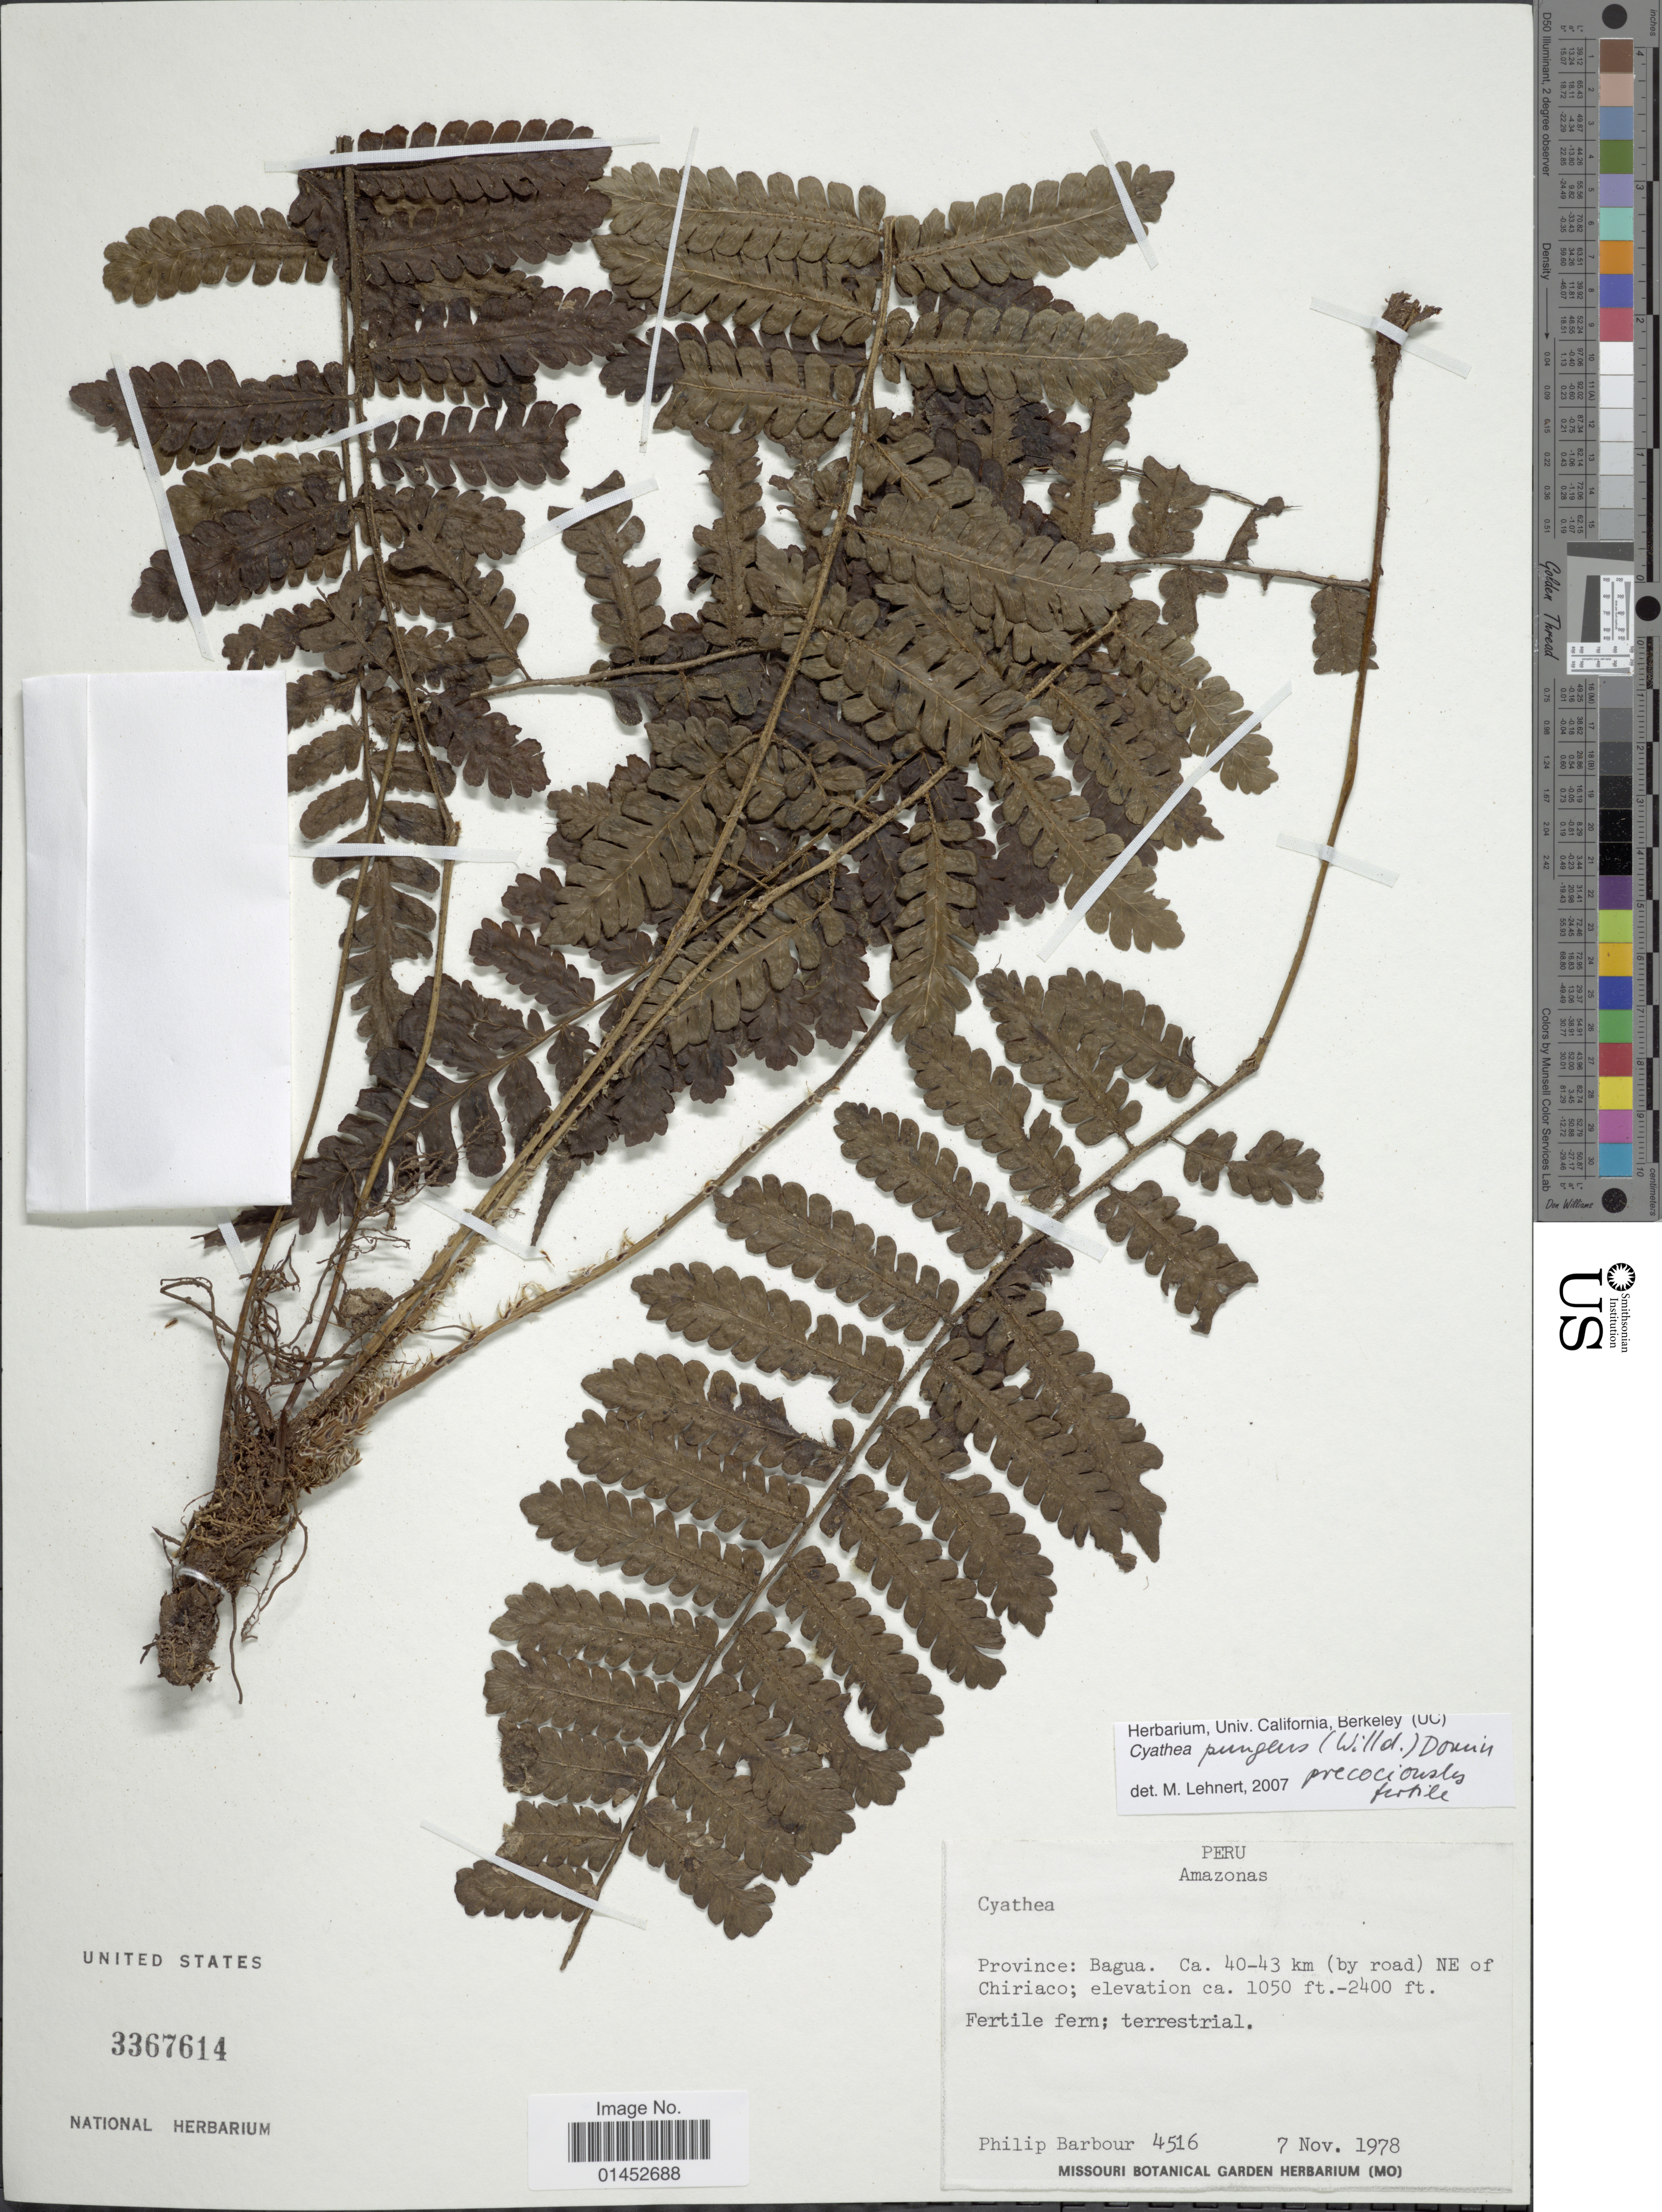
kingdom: Plantae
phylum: Tracheophyta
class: Polypodiopsida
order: Cyatheales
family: Cyatheaceae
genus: Cyathea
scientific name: Cyathea pungens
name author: (Willd.) Domin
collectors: P. Barbour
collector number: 4516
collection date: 1978-11-07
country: Peru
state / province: Amazonas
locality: Province:Bagua. Ca 40-43 km (by road) NE of Chiriaco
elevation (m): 320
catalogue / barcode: US 3367614